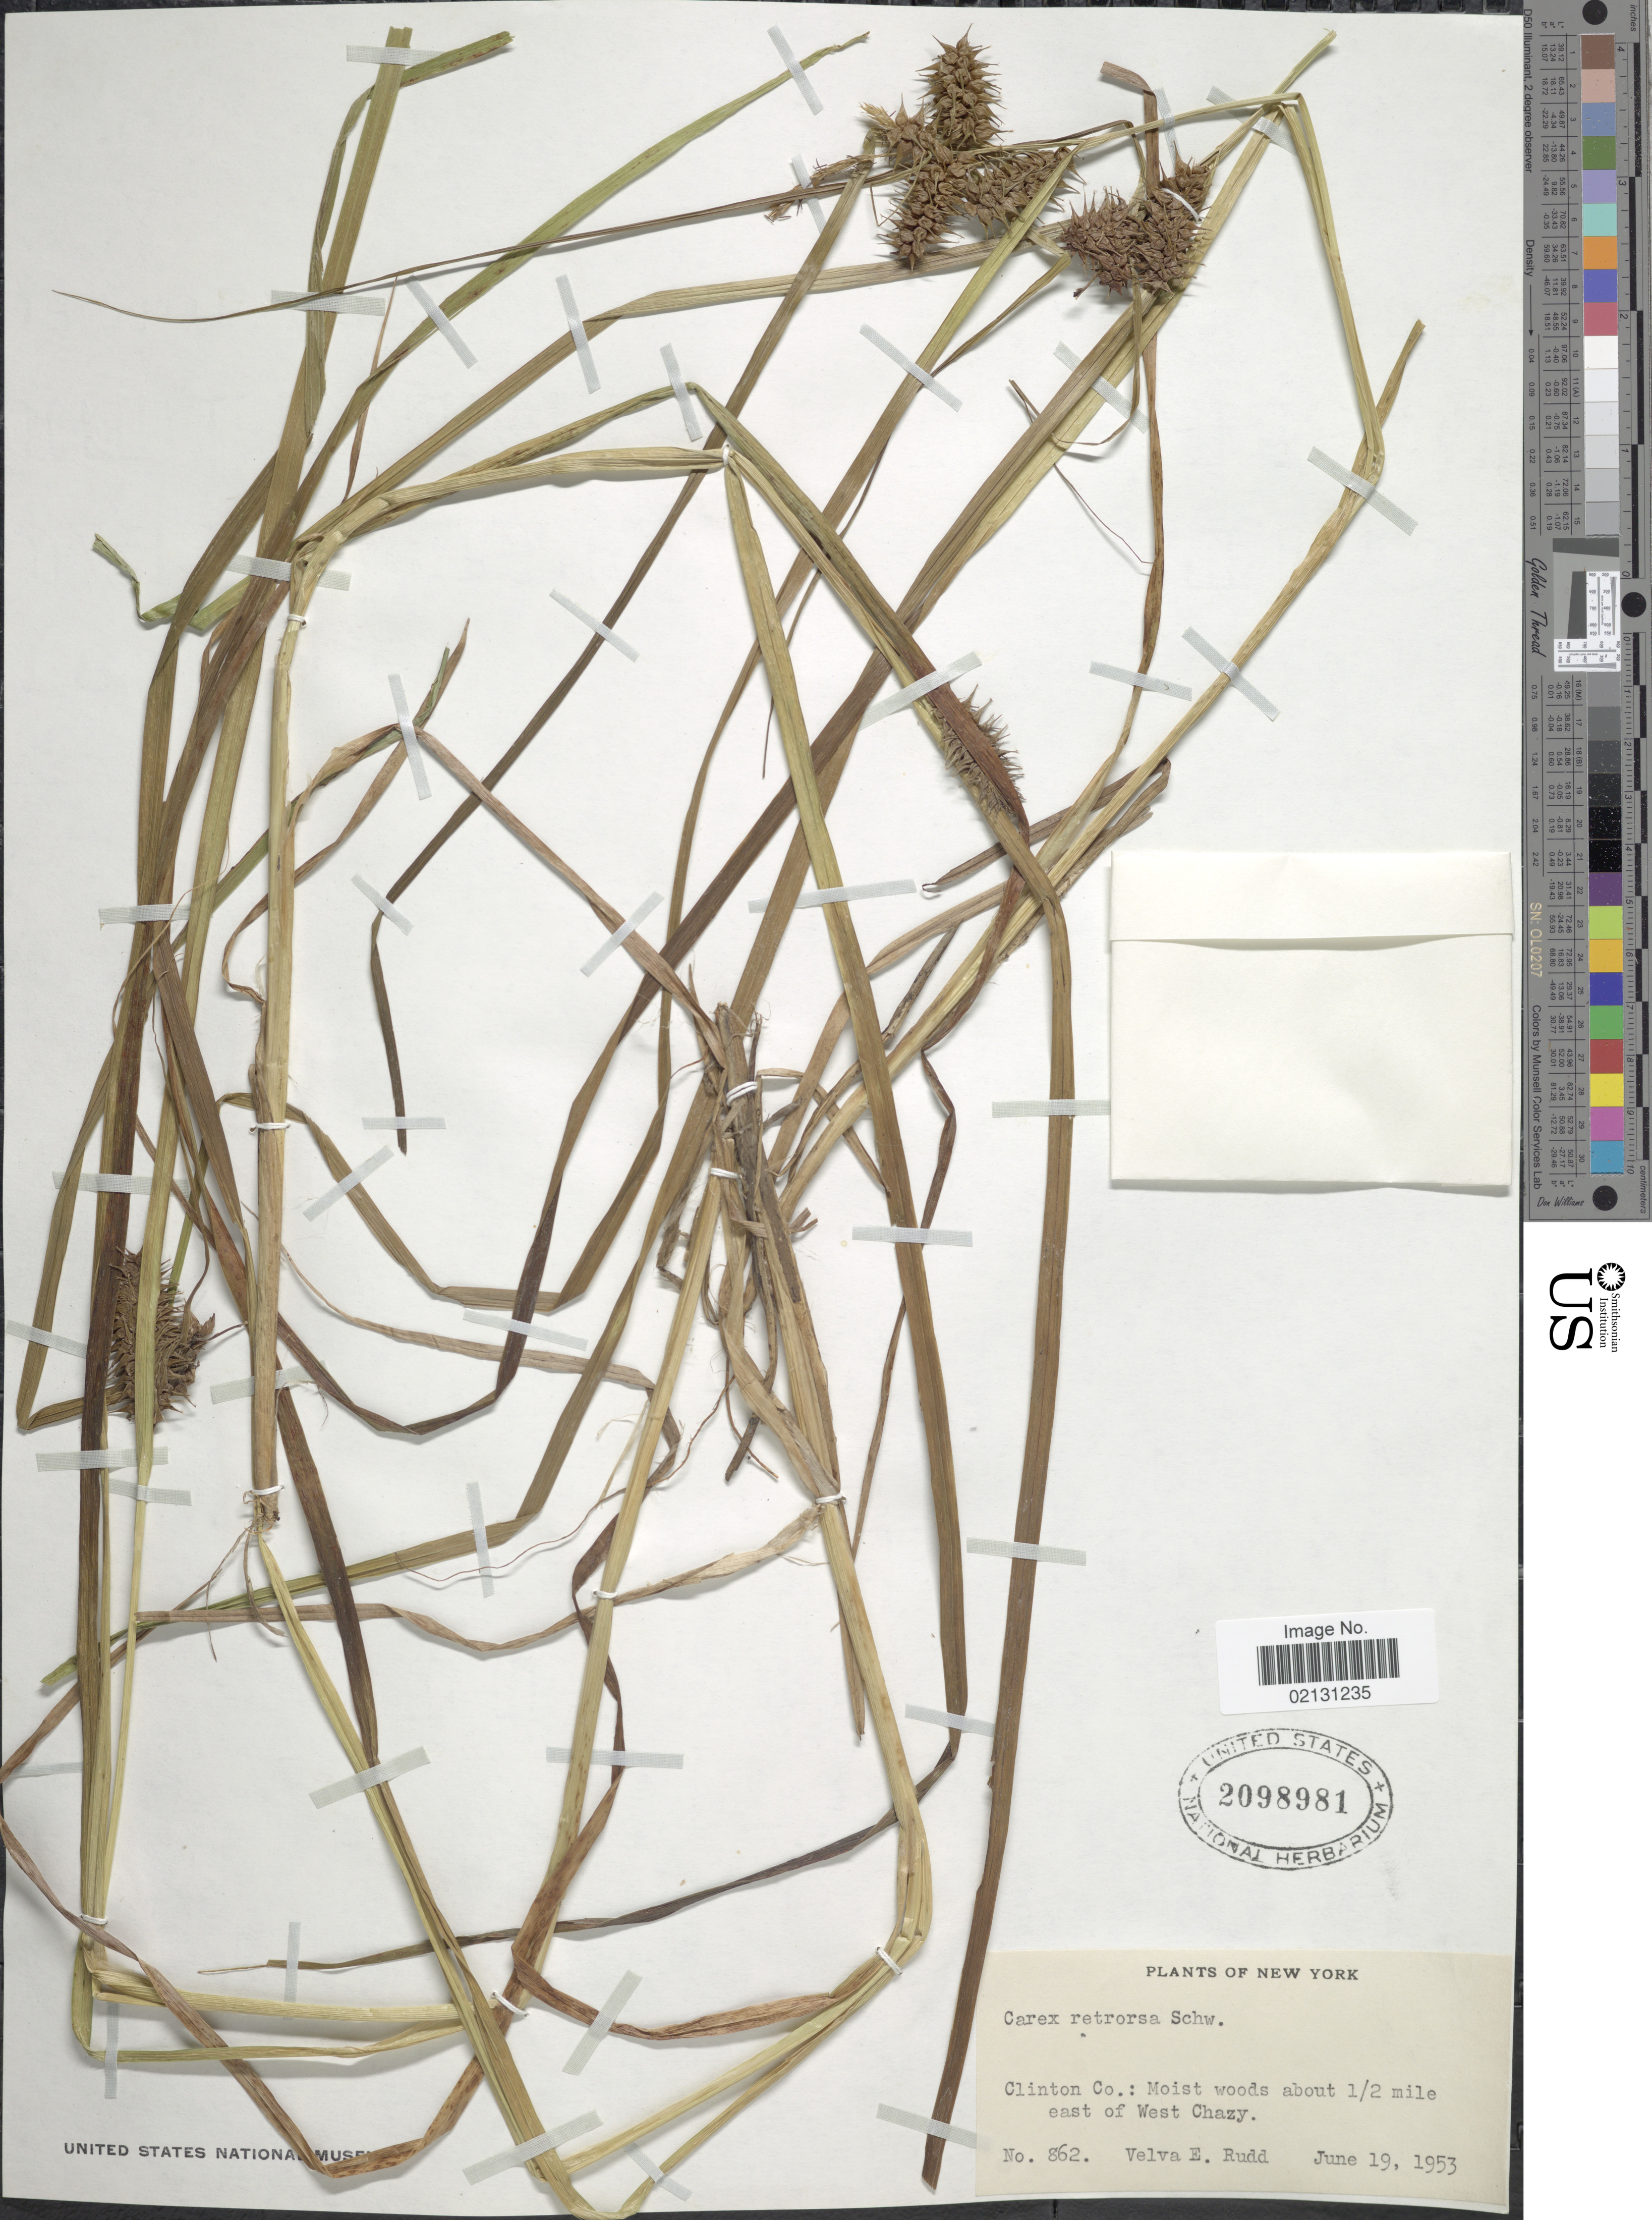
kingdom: Plantae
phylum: Tracheophyta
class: Liliopsida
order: Poales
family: Cyperaceae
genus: Carex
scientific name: Carex retrorsa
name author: Schwein.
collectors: V. E. Rudd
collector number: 862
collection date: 1953-06-19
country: United States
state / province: New York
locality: Clinton Co: Moist woods about ½ mile east of West Chazy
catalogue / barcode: US 2098981